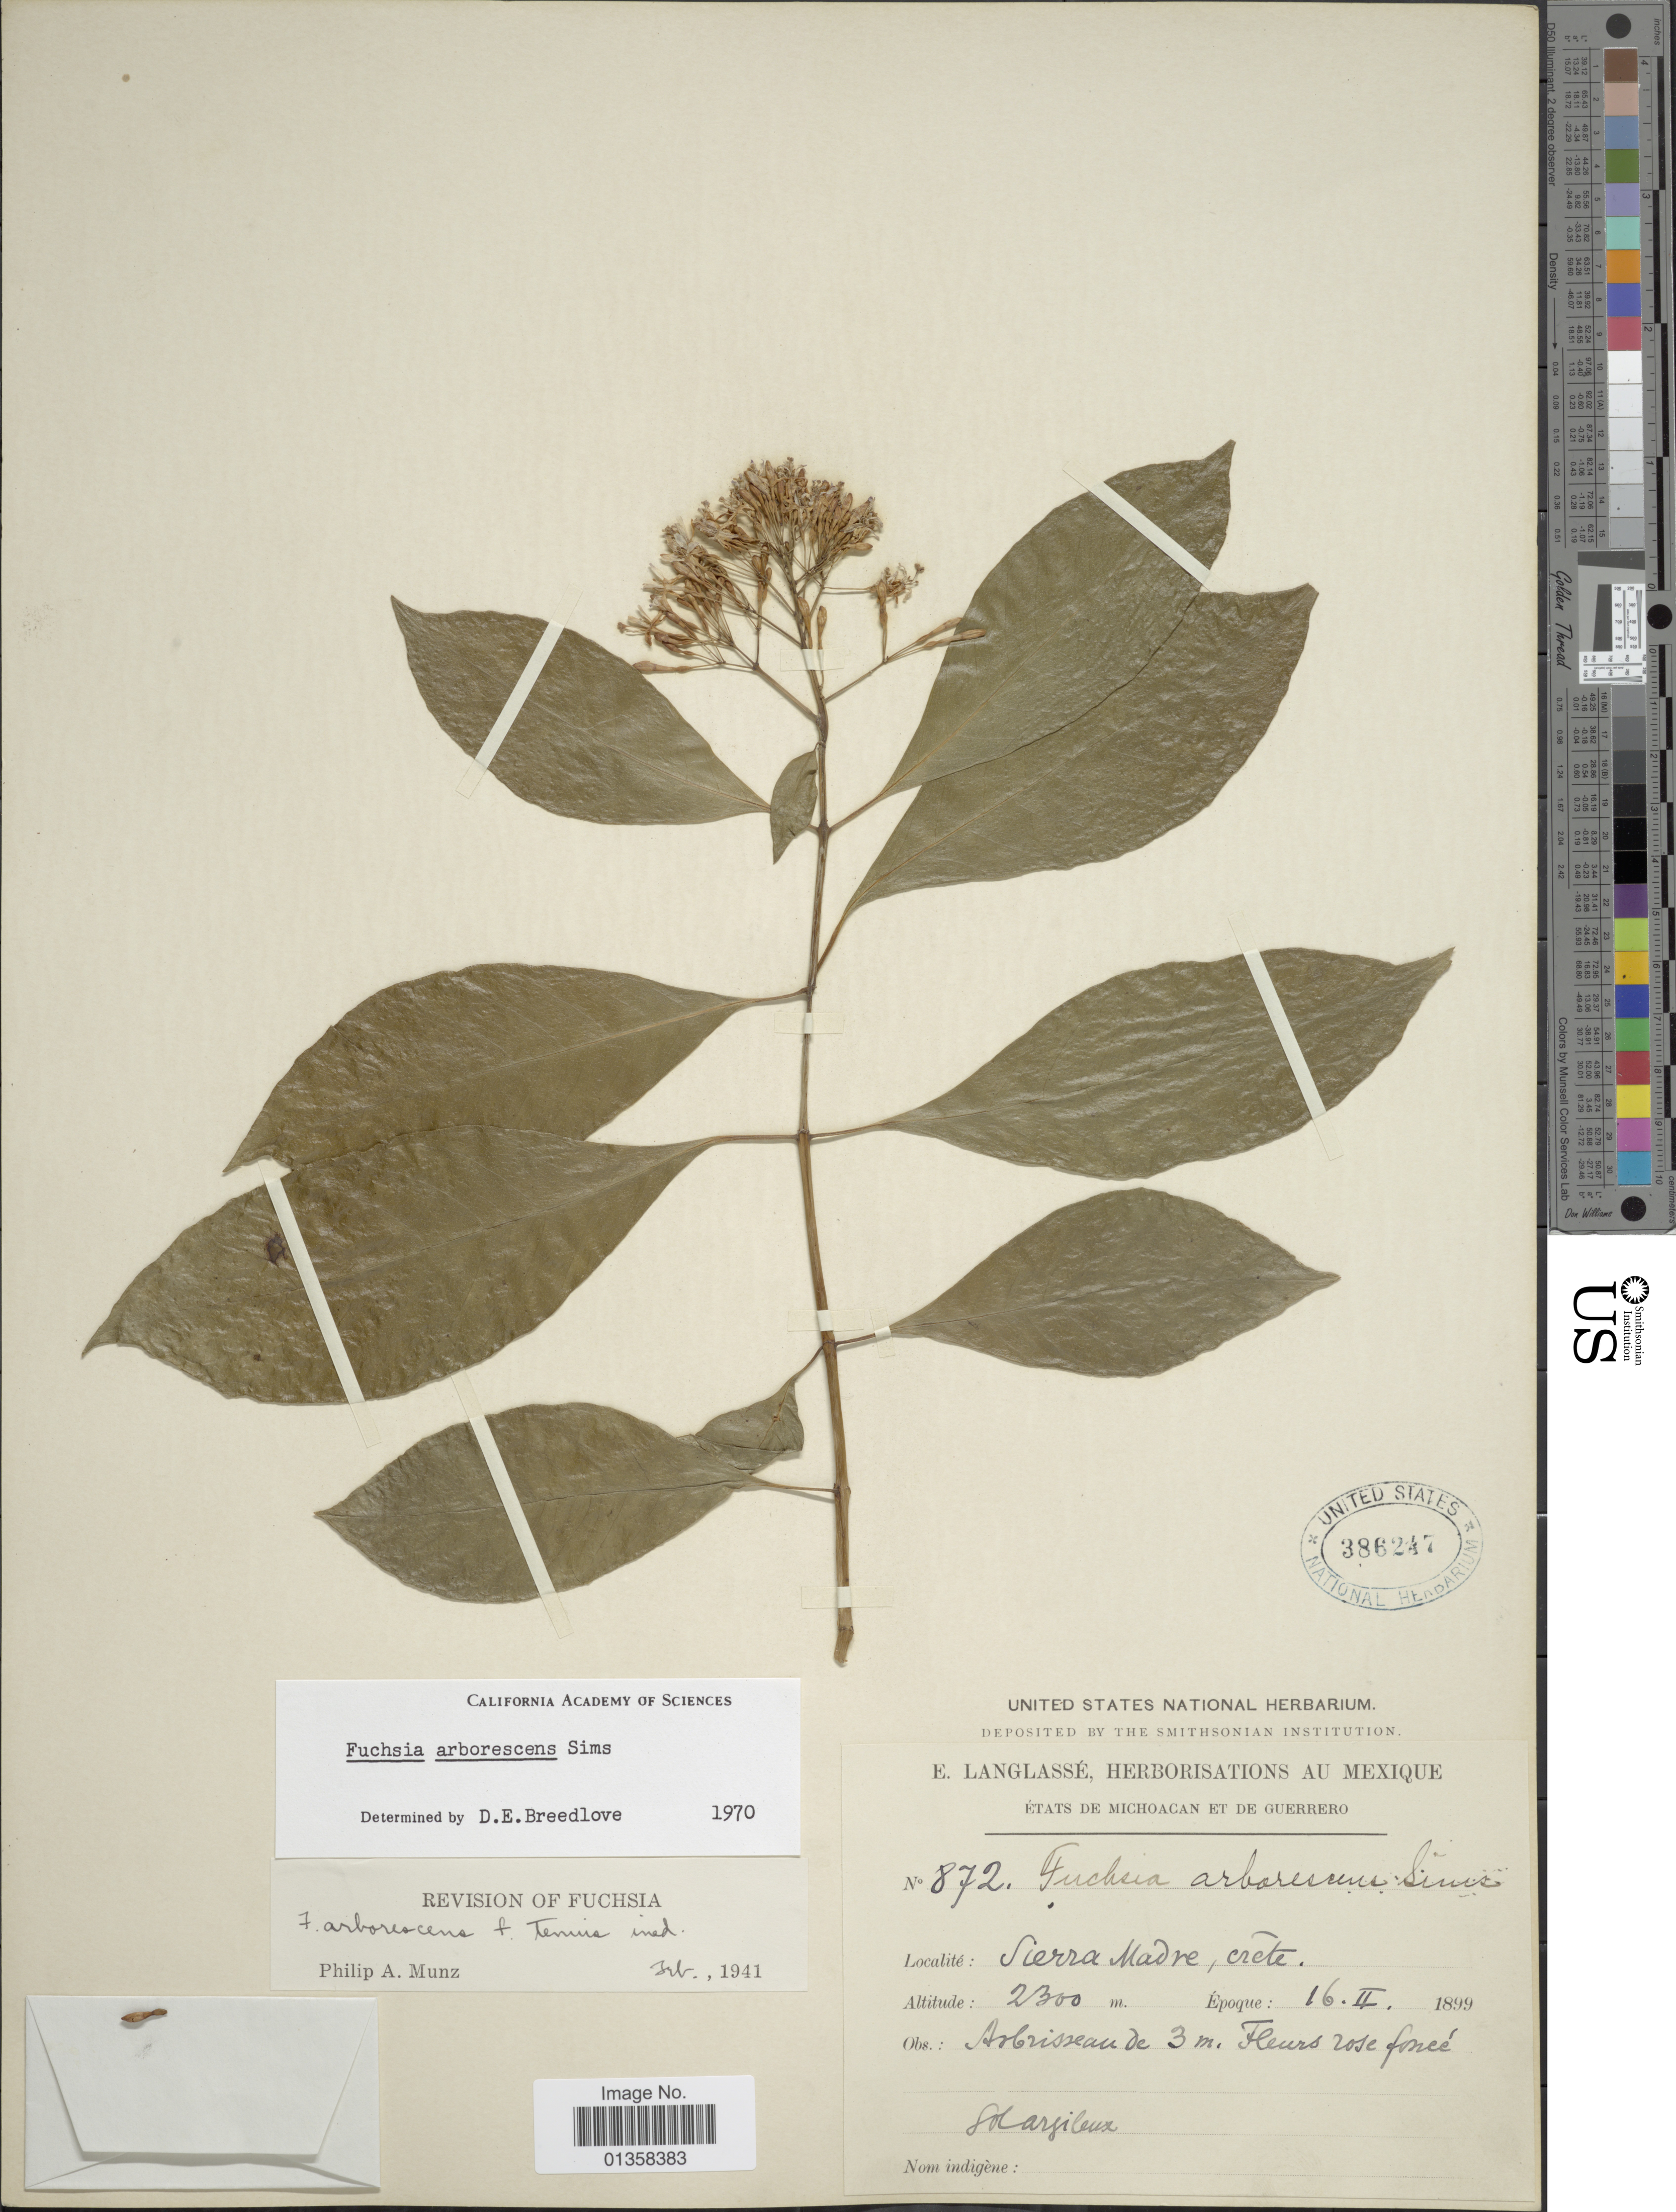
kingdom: Plantae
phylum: Tracheophyta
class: Magnoliopsida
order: Myrtales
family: Onagraceae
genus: Fuchsia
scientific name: Fuchsia arborescens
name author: Sims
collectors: E. Langlassé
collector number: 872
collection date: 1899-02-16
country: Mexico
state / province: Guerrero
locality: États de Michoacan, Sierra Madre, créte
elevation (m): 2300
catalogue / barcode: US 386247